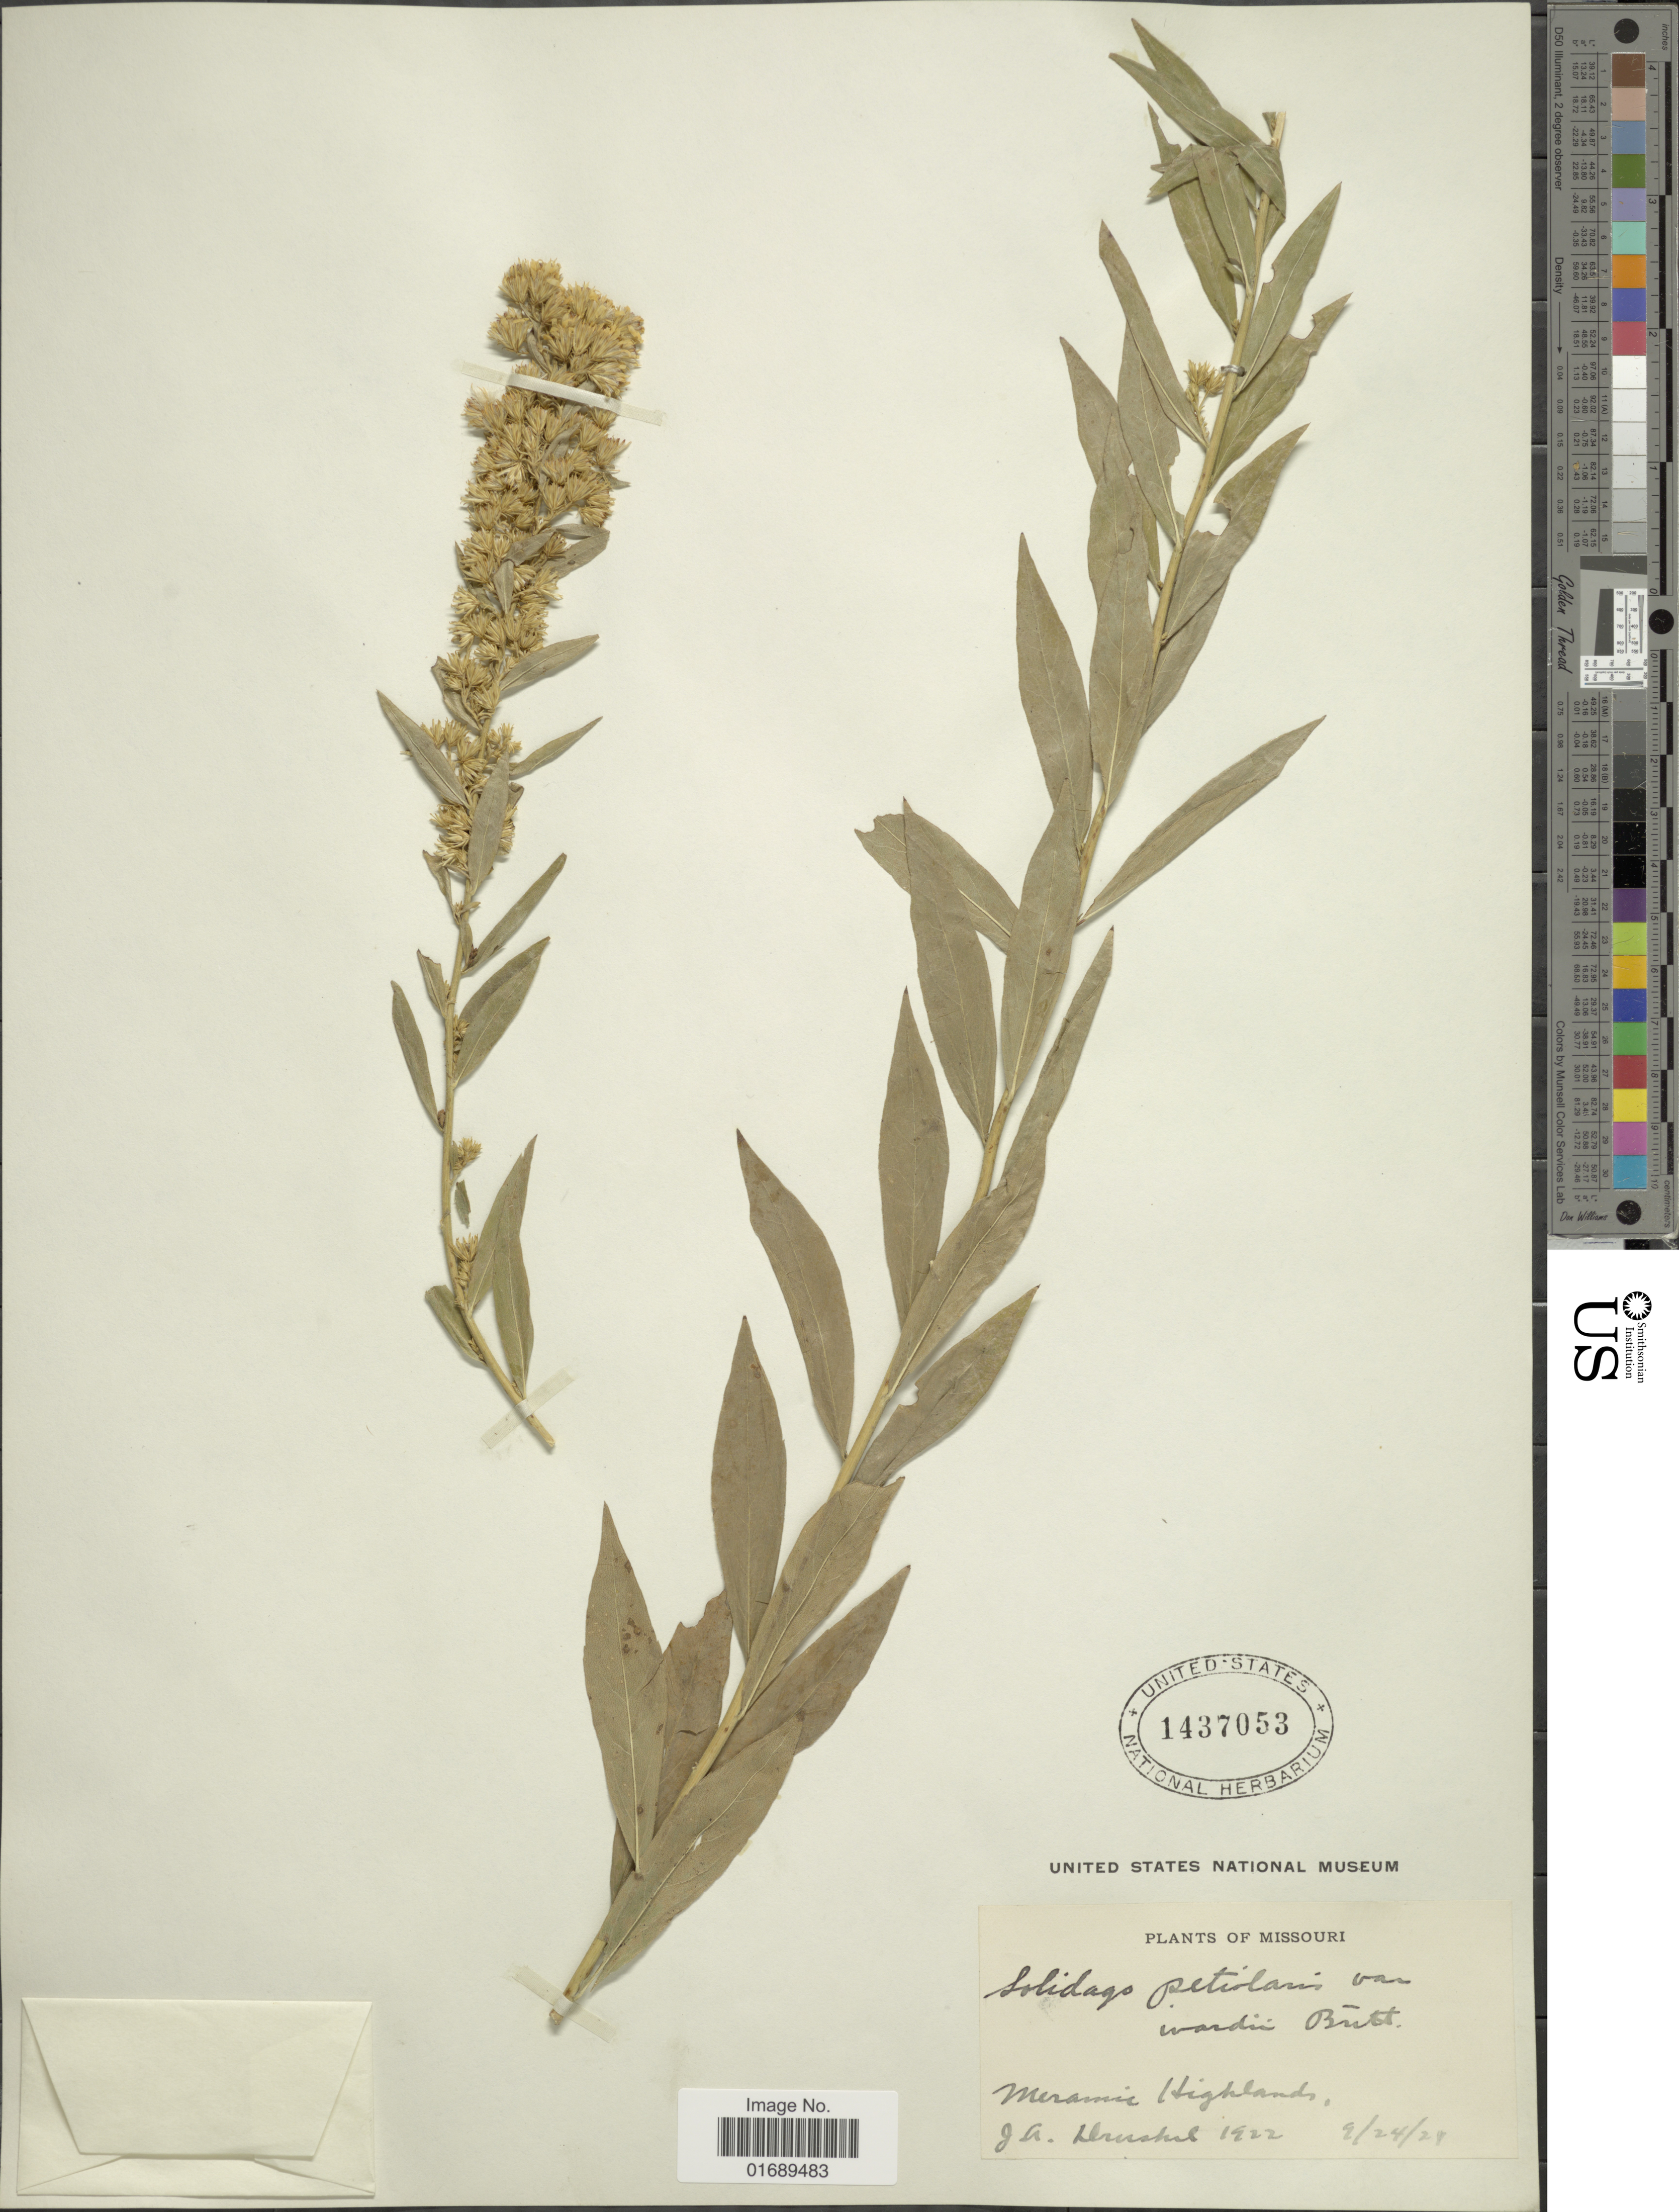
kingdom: Plantae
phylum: Tracheophyta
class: Magnoliopsida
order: Asterales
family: Asteraceae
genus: Solidago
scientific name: Solidago petiolaris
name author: Aiton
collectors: J. A. Drushel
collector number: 1922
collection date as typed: Transcribed d/m/y: 24/9/28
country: United States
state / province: Missouri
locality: Meramic Highlands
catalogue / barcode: US 1437053